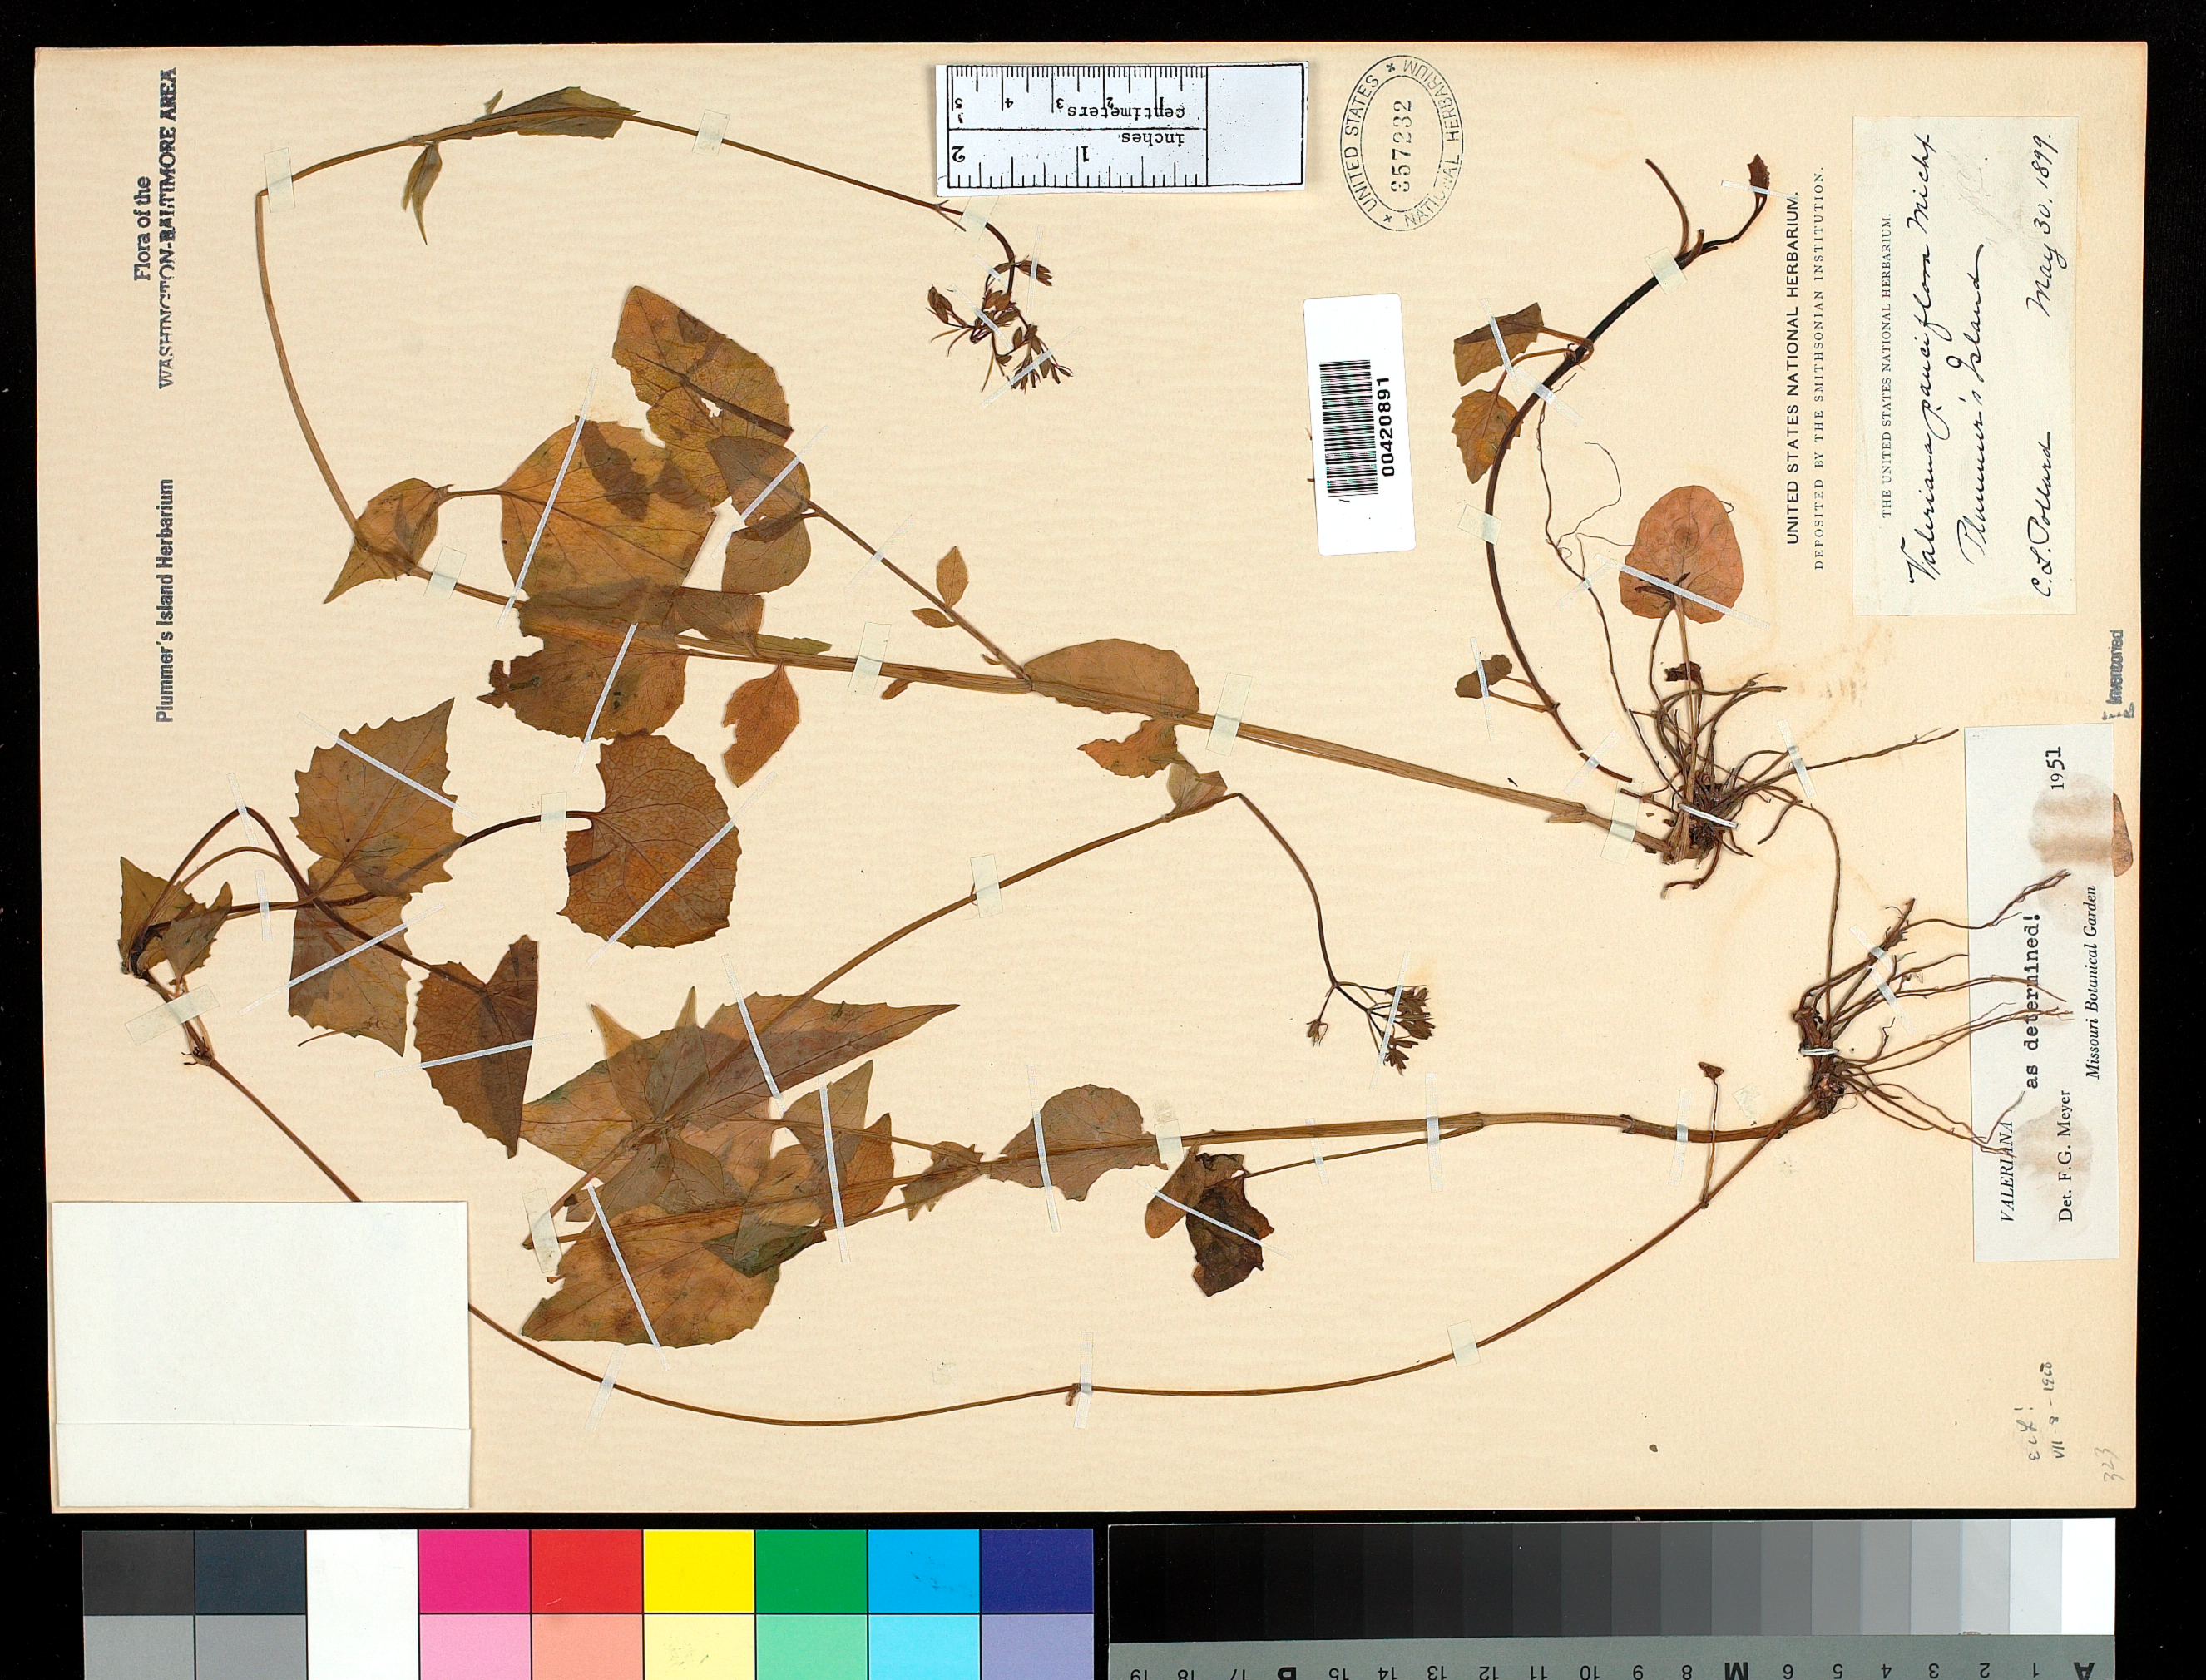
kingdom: Plantae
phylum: Tracheophyta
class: Magnoliopsida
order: Dipsacales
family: Caprifoliaceae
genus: Valeriana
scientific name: Valeriana pauciflora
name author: Michx.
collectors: C. L. Pollard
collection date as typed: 30 May 1899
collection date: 1899-05-30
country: United States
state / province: Maryland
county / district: Montgomery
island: Plummers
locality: Plummer's Island C. & O. Canal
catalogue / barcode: US 357232